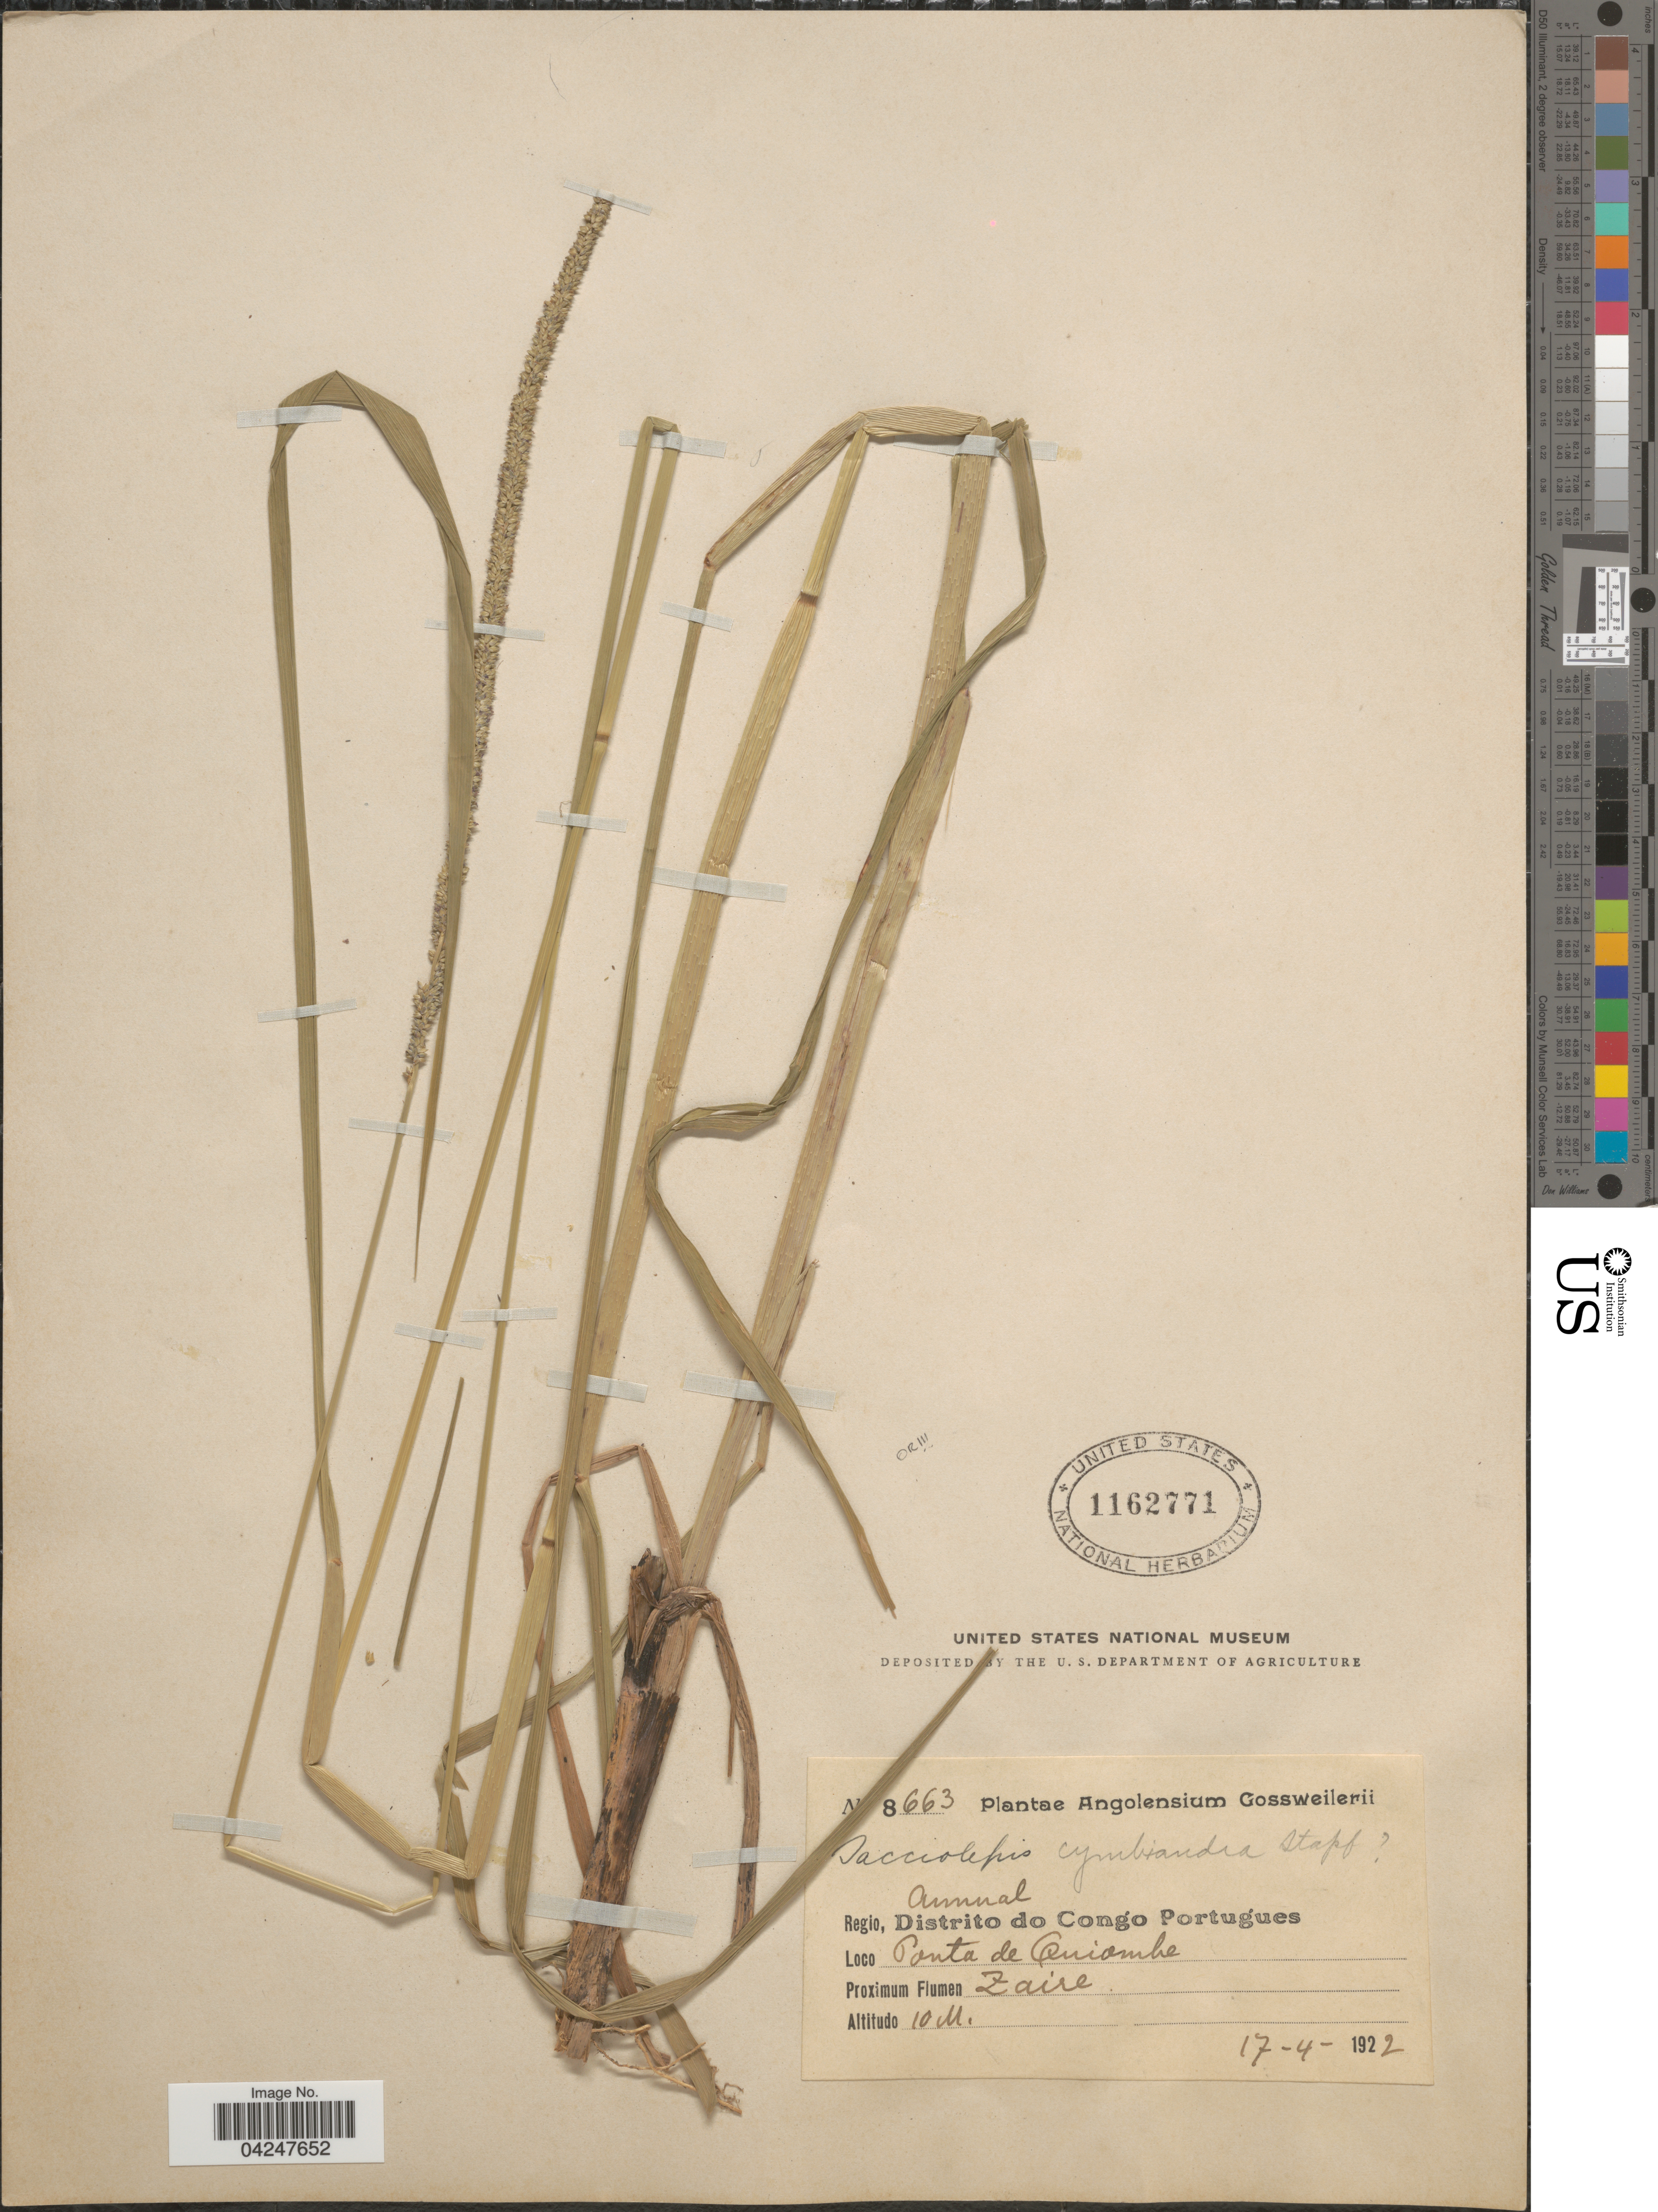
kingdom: Plantae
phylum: Tracheophyta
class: Liliopsida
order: Poales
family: Poaceae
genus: Sacciolepis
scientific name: Sacciolepis cymbiandra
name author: Stapf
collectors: Gossweiler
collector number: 8663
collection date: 1922-04-17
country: Angola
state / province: Zaire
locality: Regio, Distrito do Congo Portugues. Panta de Cariamba. Proximum Flumen Zaire.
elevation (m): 10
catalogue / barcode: US 1162771